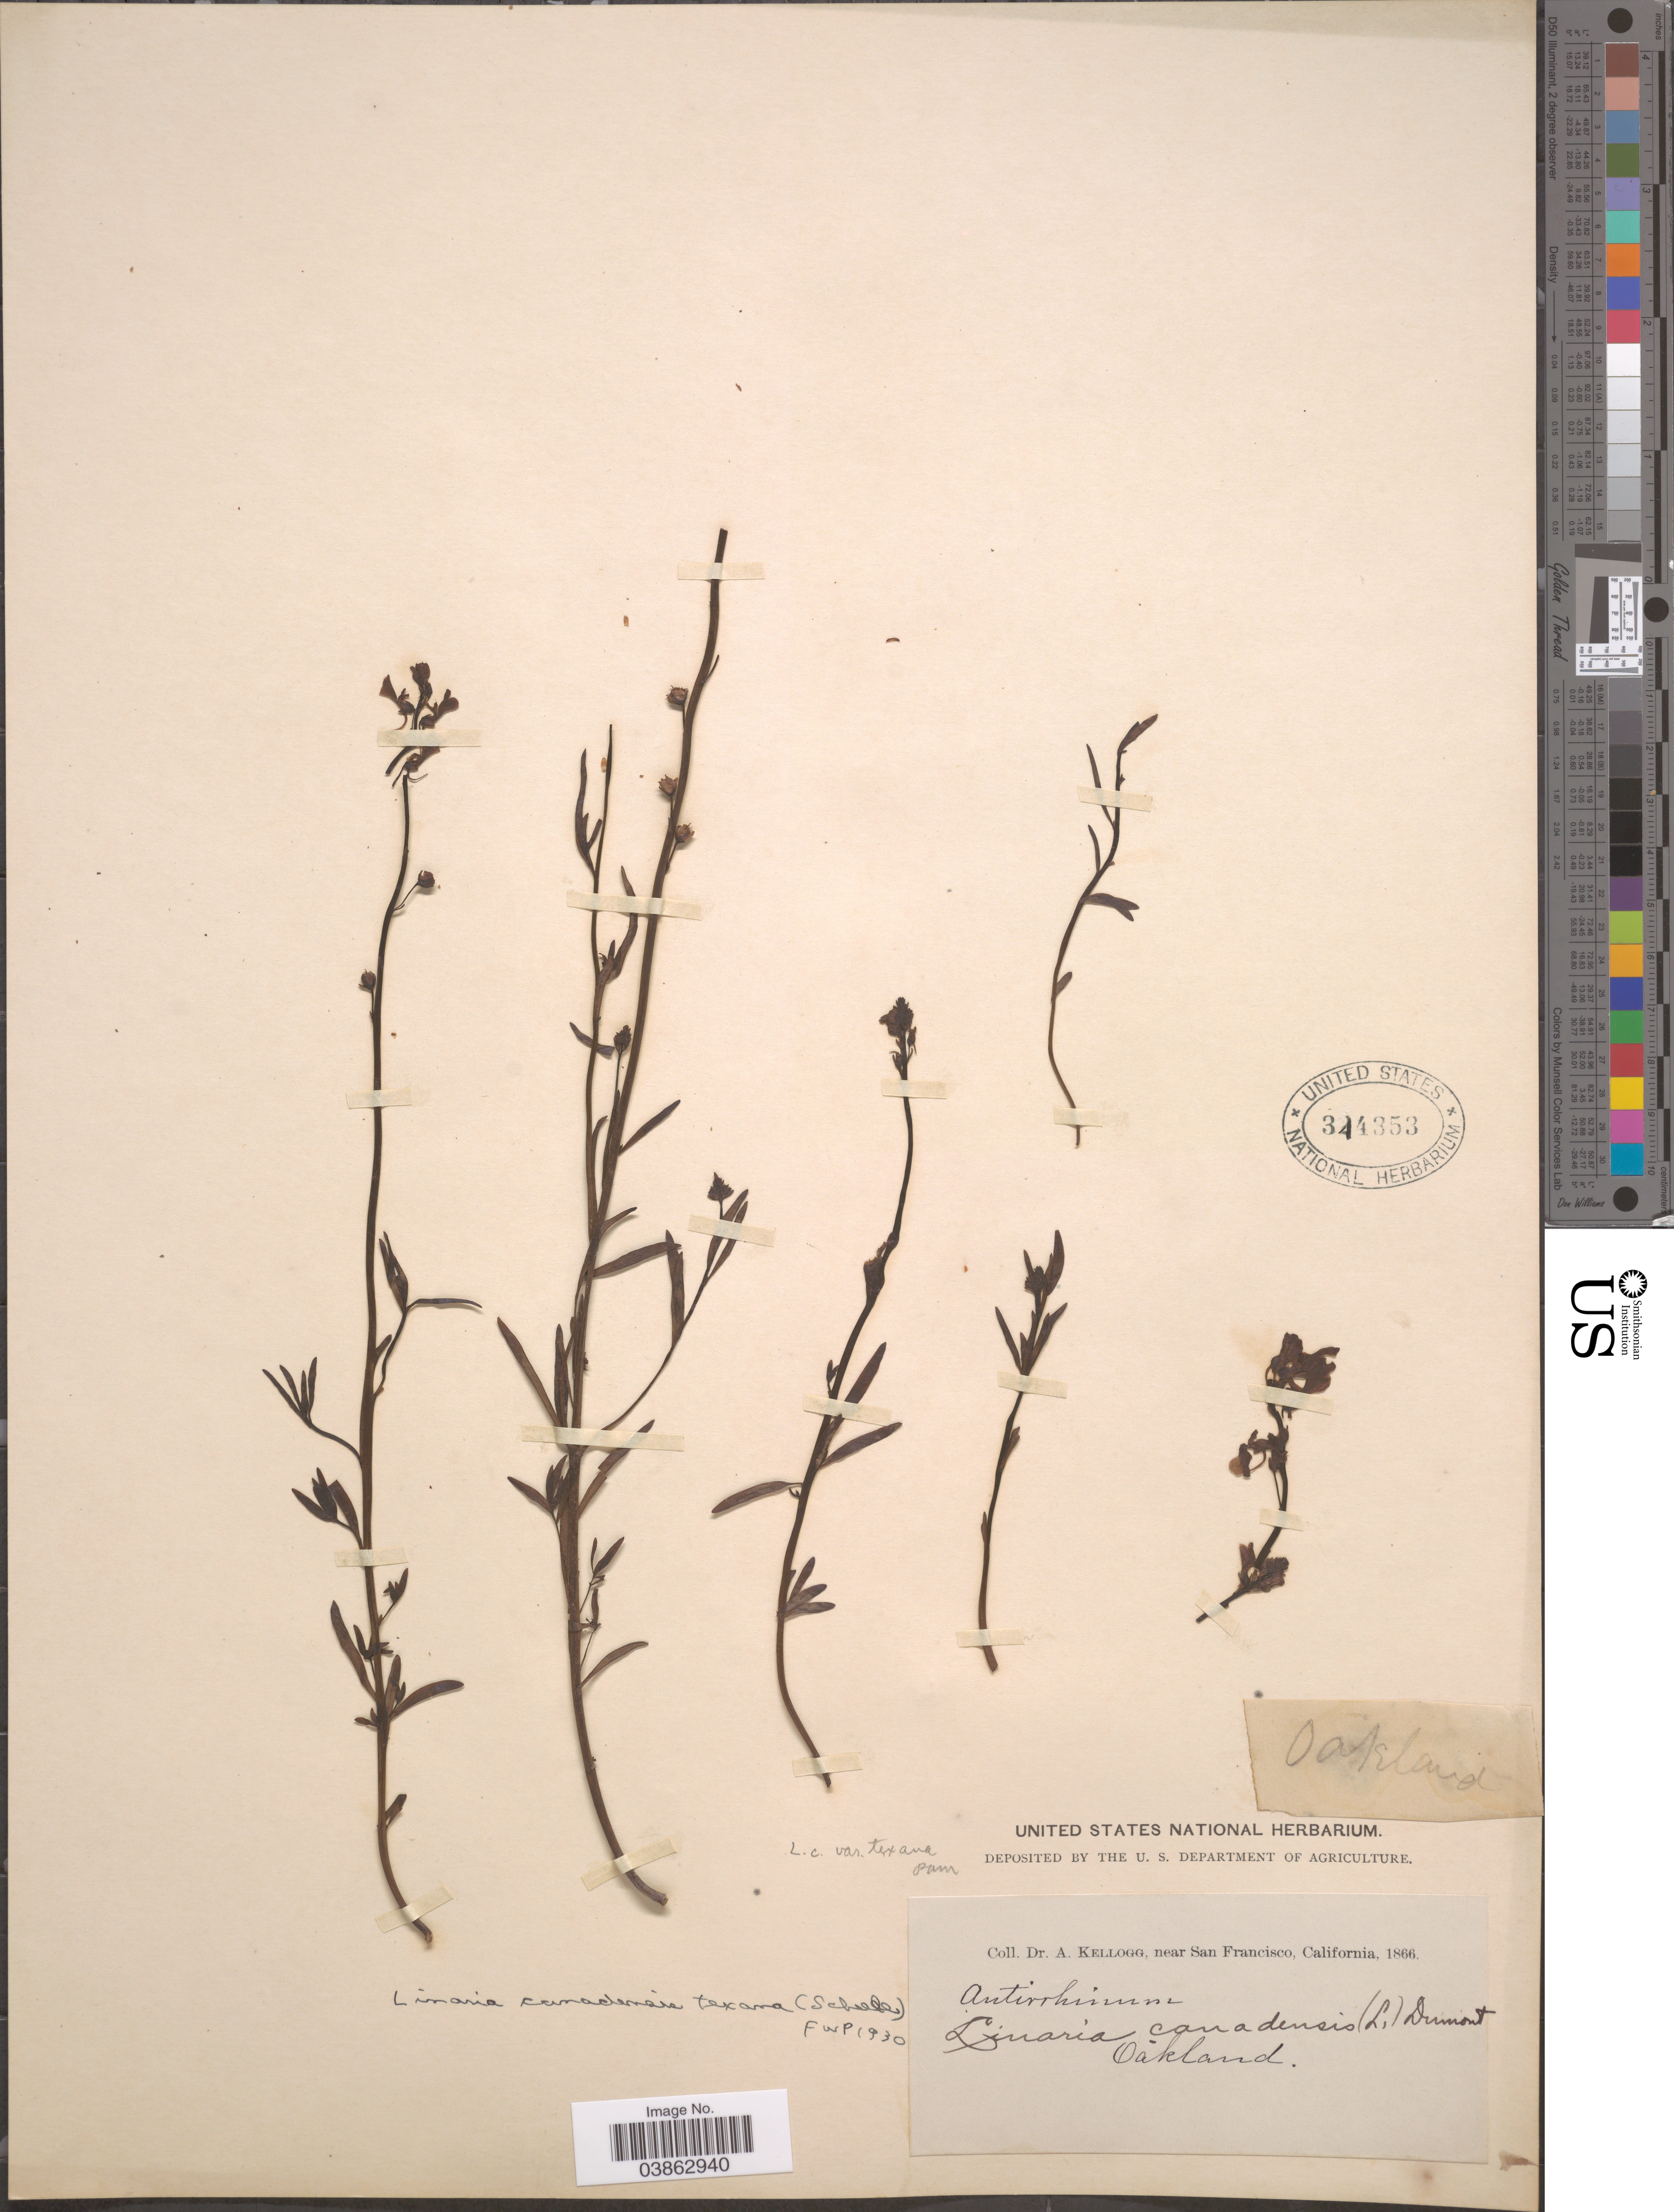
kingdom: Plantae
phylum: Tracheophyta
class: Magnoliopsida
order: Lamiales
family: Plantaginaceae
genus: Linaria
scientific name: Linaria texana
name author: Scheele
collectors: A. Kellogg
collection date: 1866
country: United States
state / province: California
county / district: San Francisco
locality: Near San Francisco. Oakland.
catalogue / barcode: US 344353